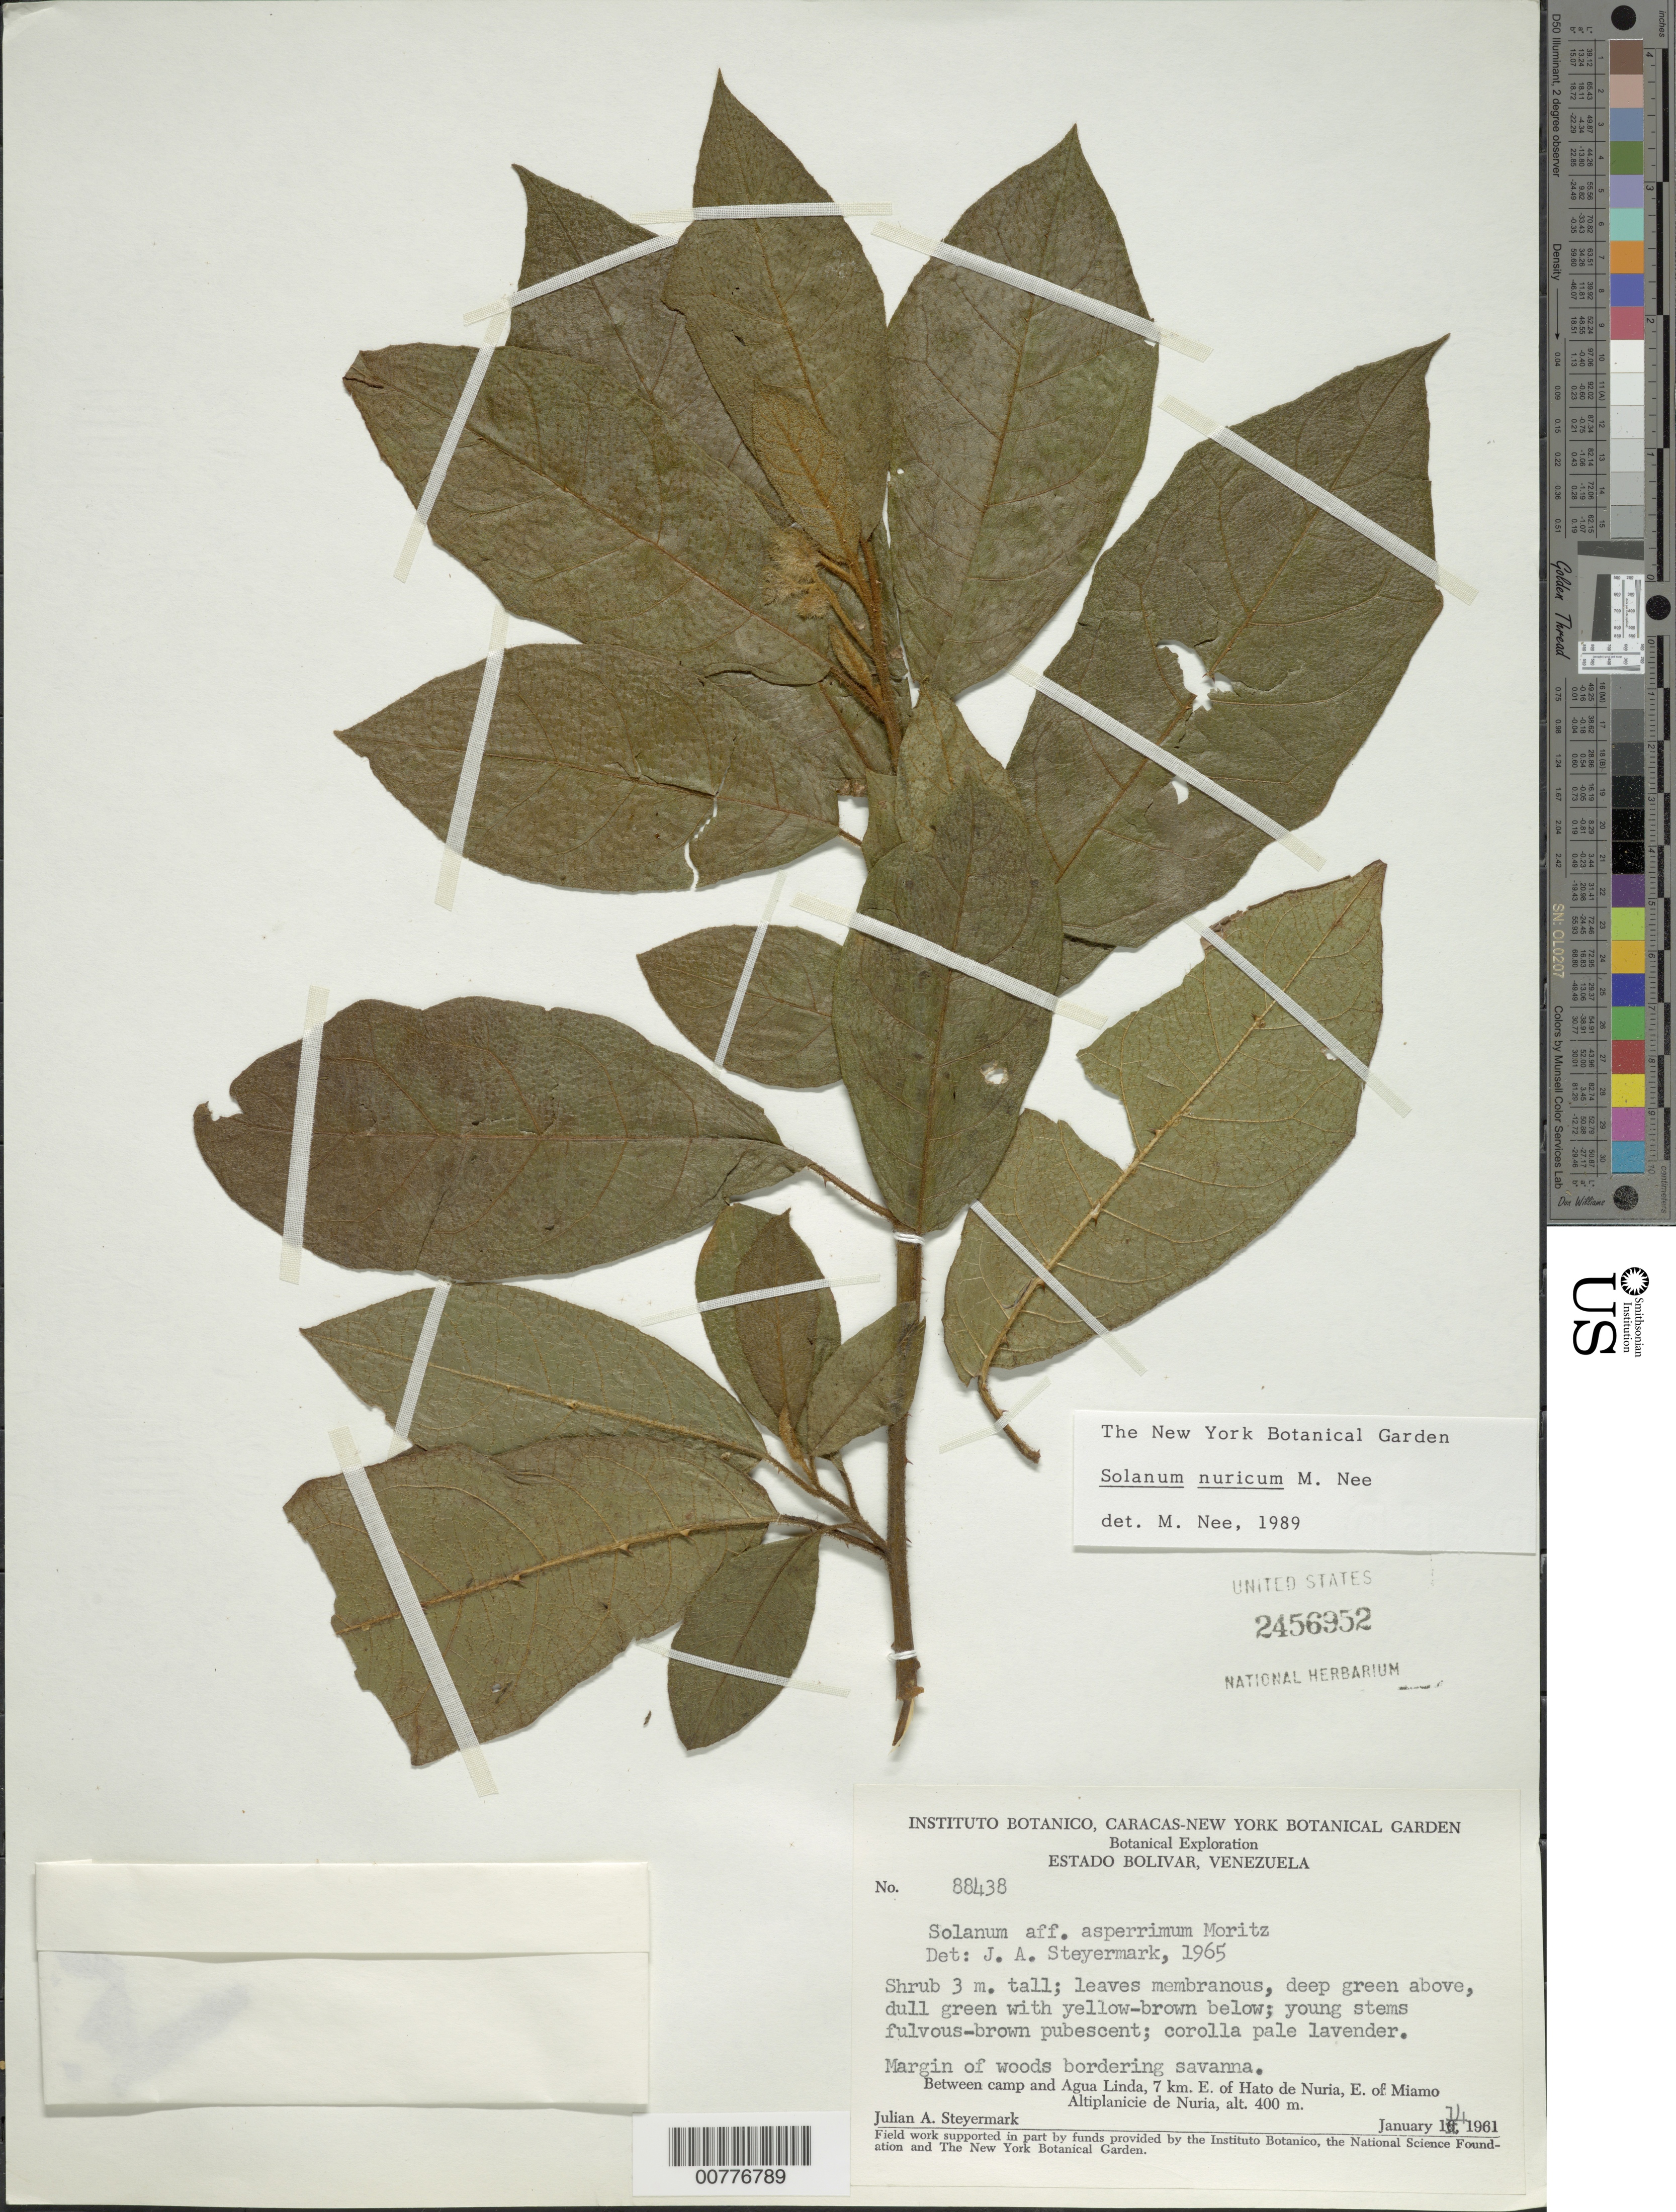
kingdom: Plantae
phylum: Tracheophyta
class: Magnoliopsida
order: Solanales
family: Solanaceae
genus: Solanum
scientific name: Solanum nuricum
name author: M. Nee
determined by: Nee, Michael H.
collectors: J. Steyermark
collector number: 88438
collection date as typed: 1 Jan 1961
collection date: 1961-01-01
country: Venezuela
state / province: Bolívar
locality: Agua Linda, 7 km E of Hato de Nuria, E of Miamo, Altiplanicie de Nuria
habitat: Margin of woods bordering savanna.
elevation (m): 400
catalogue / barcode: US 2456952